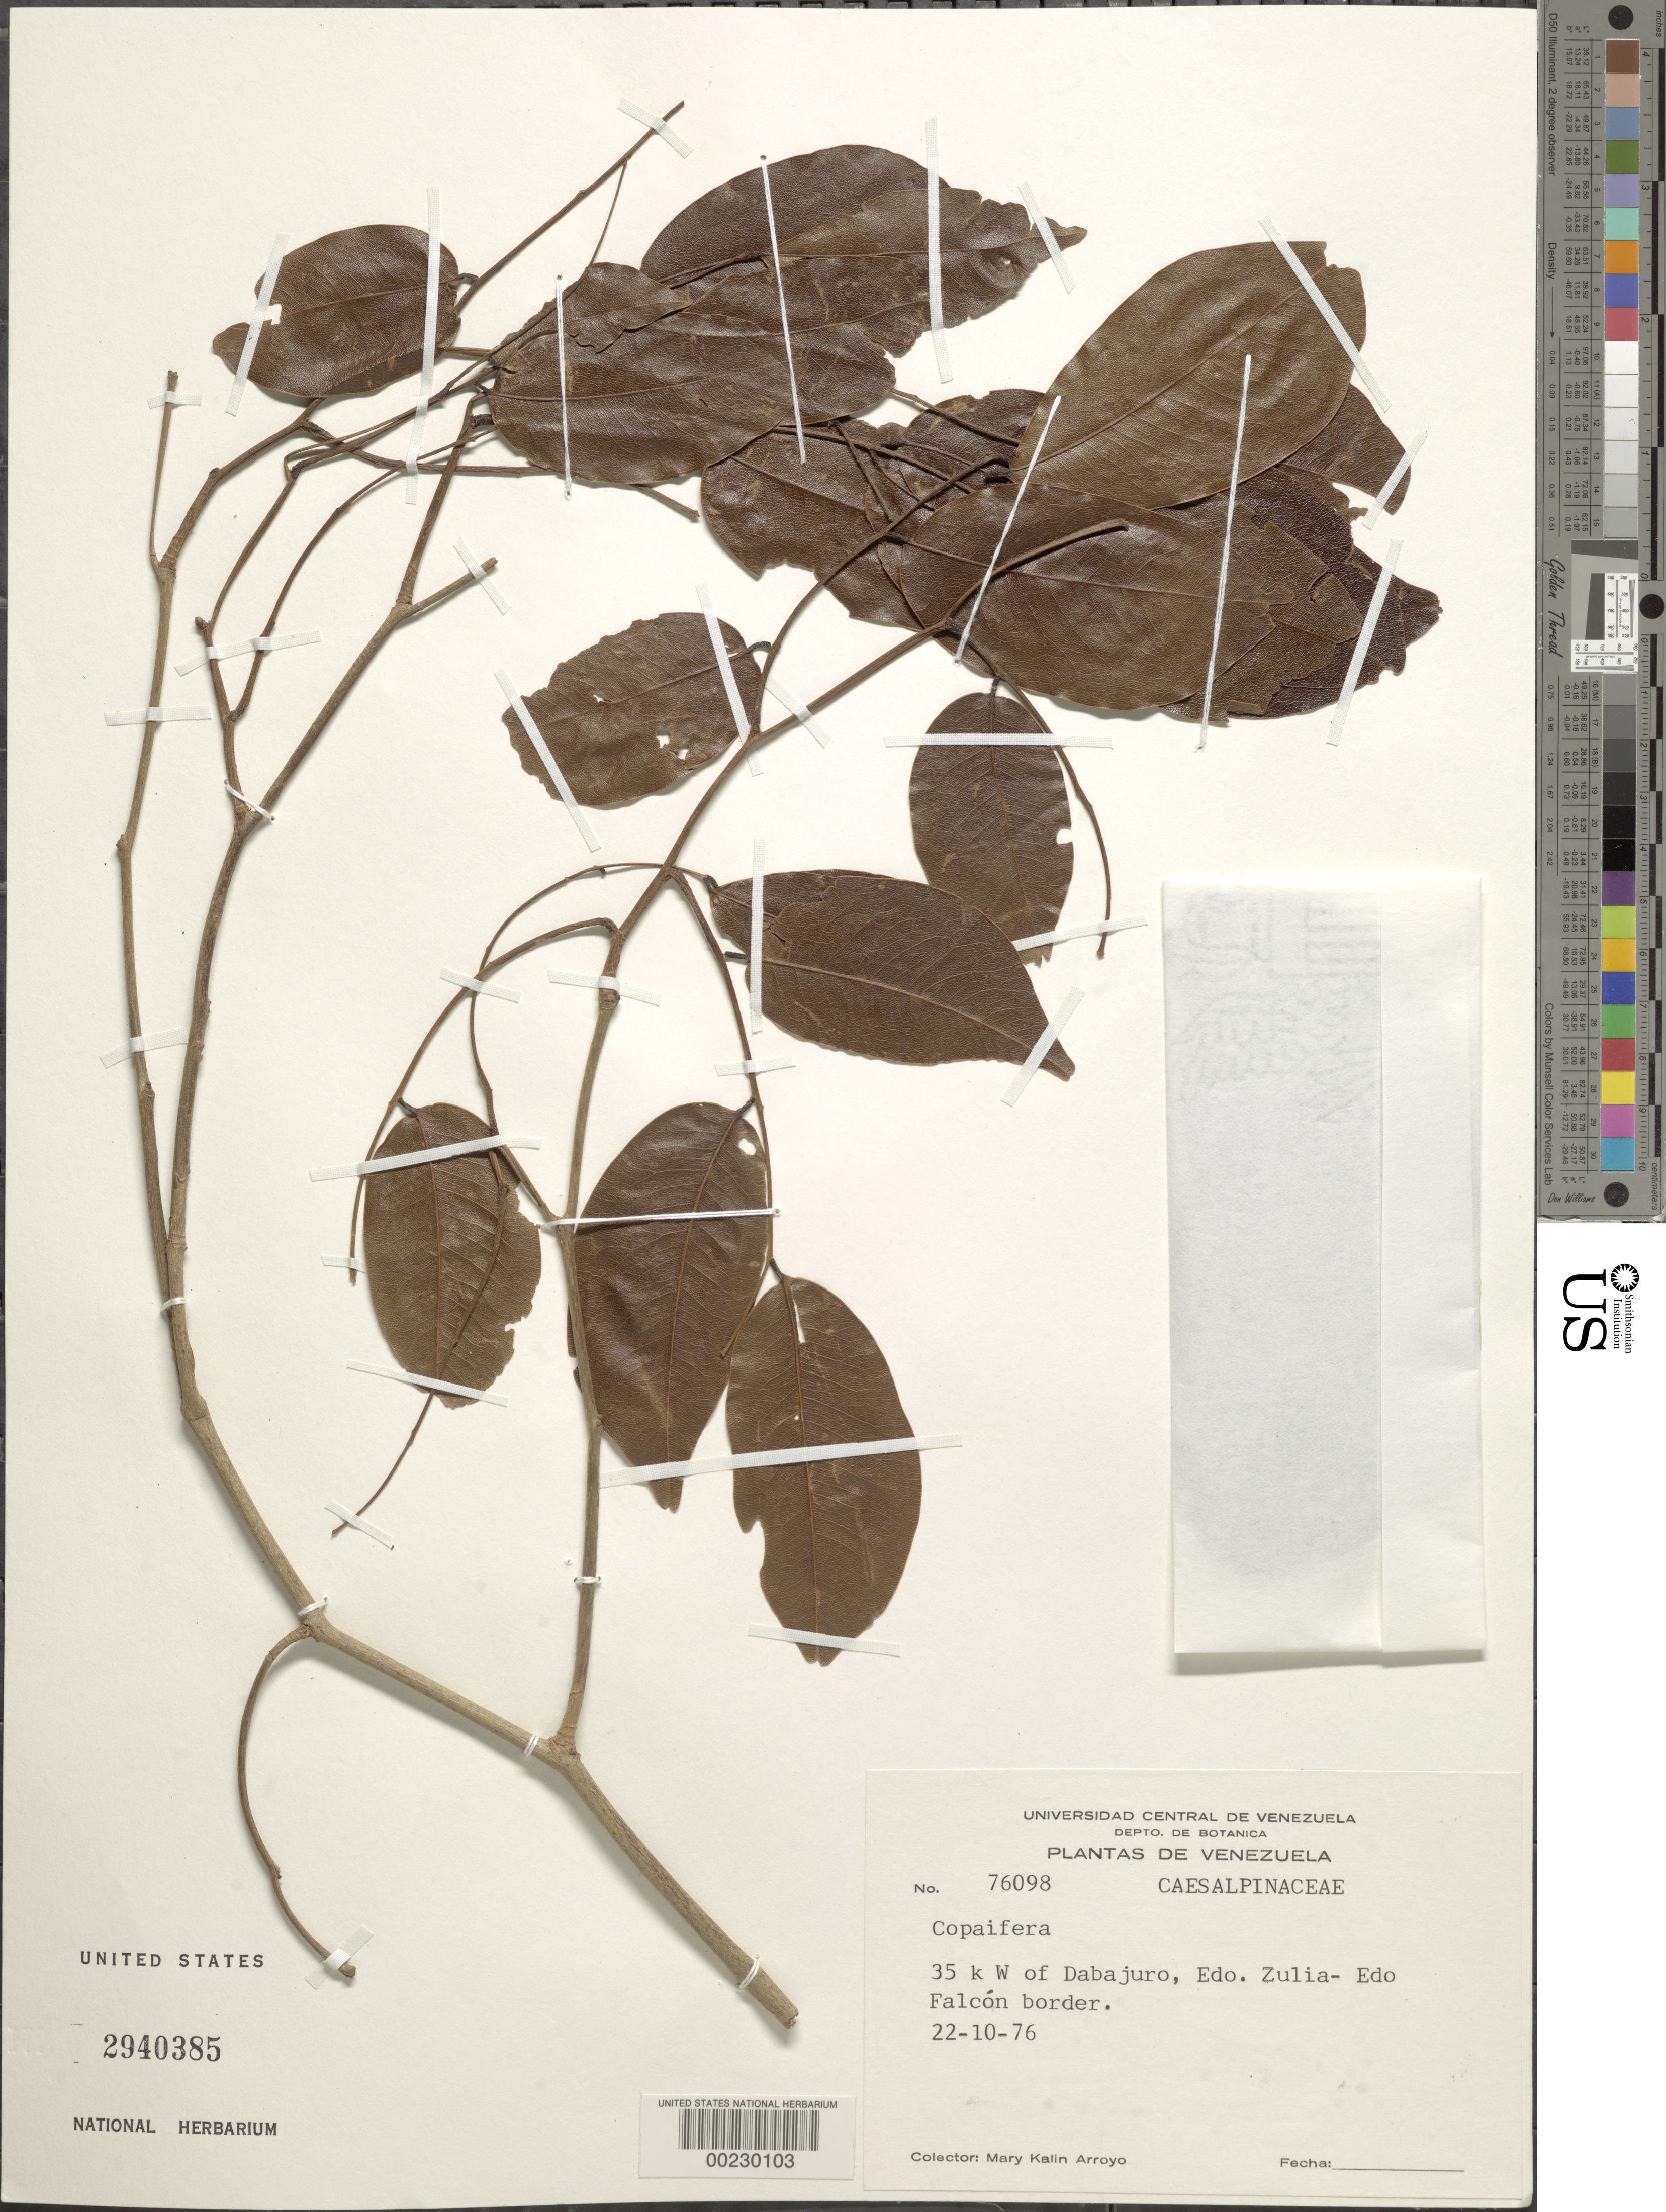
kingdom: Plantae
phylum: Tracheophyta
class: Magnoliopsida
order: Fabales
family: Fabaceae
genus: Copaifera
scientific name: Copaifera sp.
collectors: M. Arroyo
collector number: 76098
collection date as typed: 22 Oct 1976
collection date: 1976-10-22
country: Venezuela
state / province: Falcón / Zulia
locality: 35 km w of dabajuro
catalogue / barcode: US 2940385